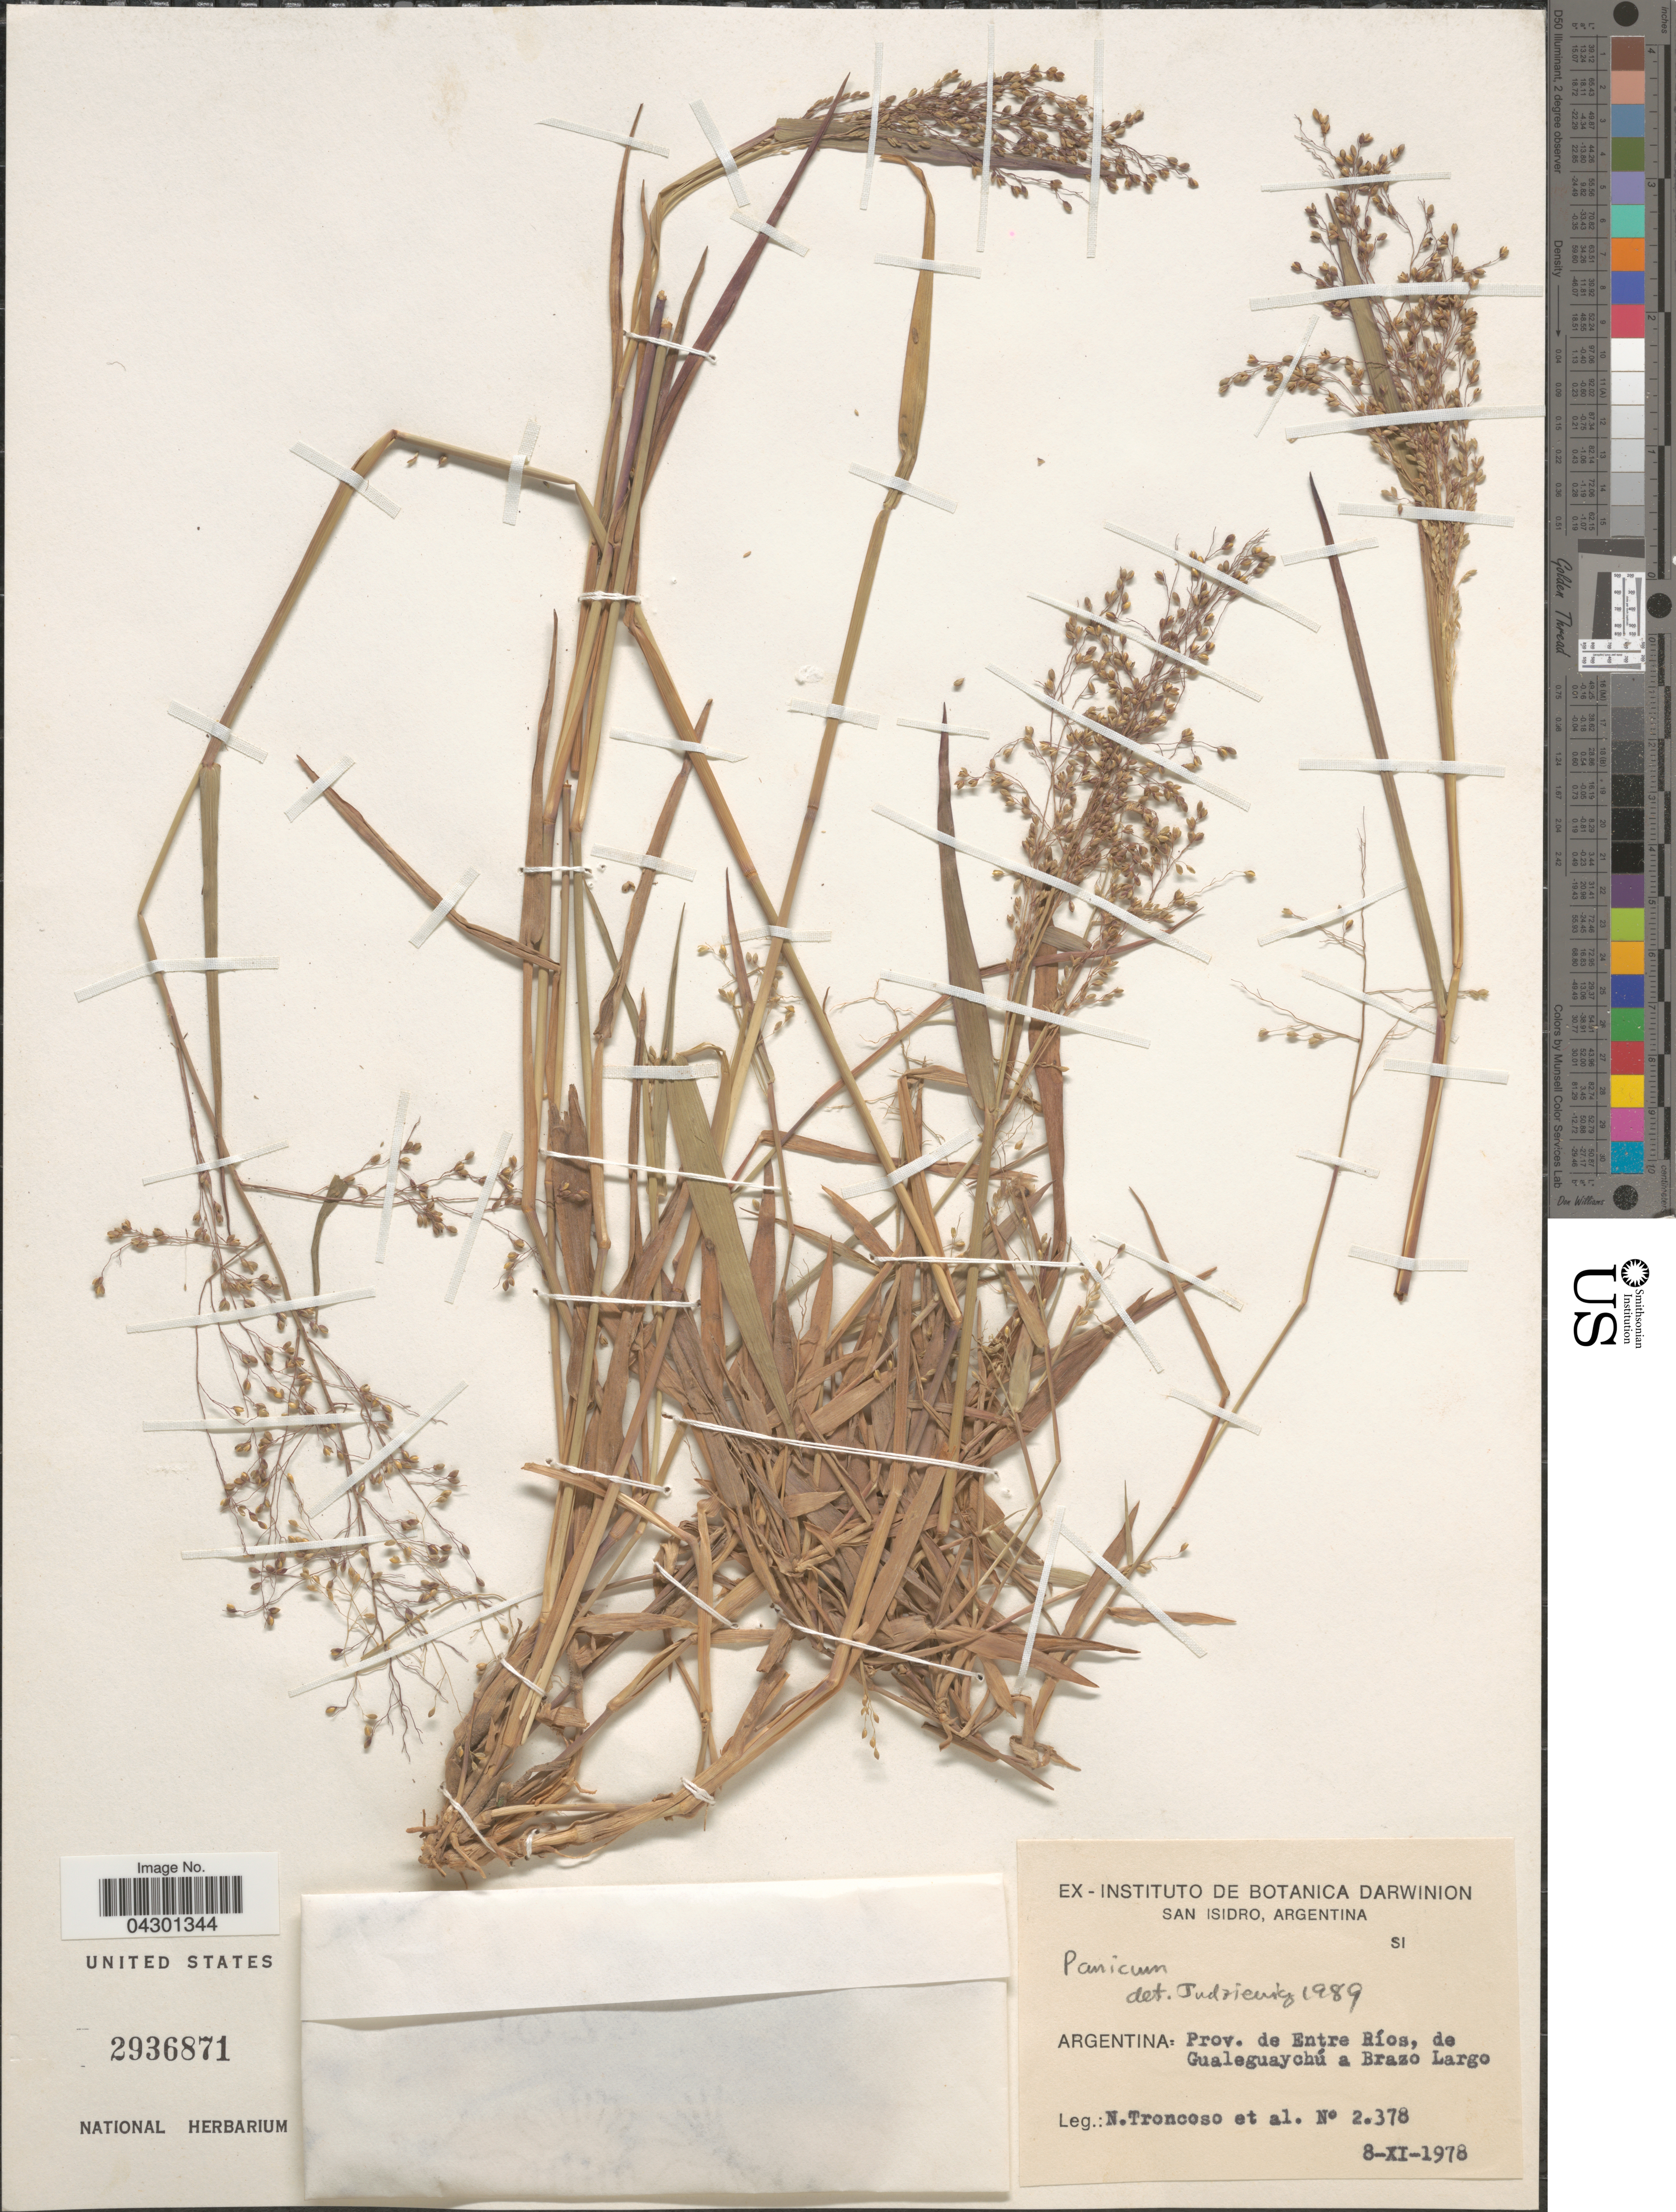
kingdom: Plantae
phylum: Tracheophyta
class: Liliopsida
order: Poales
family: Poaceae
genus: Panicum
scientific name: Panicum sp.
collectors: N. Troncoso & et al.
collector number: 2378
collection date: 1978-11-08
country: Argentina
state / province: Entre Rios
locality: De Gualeguaychú a Brazo Largo.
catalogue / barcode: US 2936871